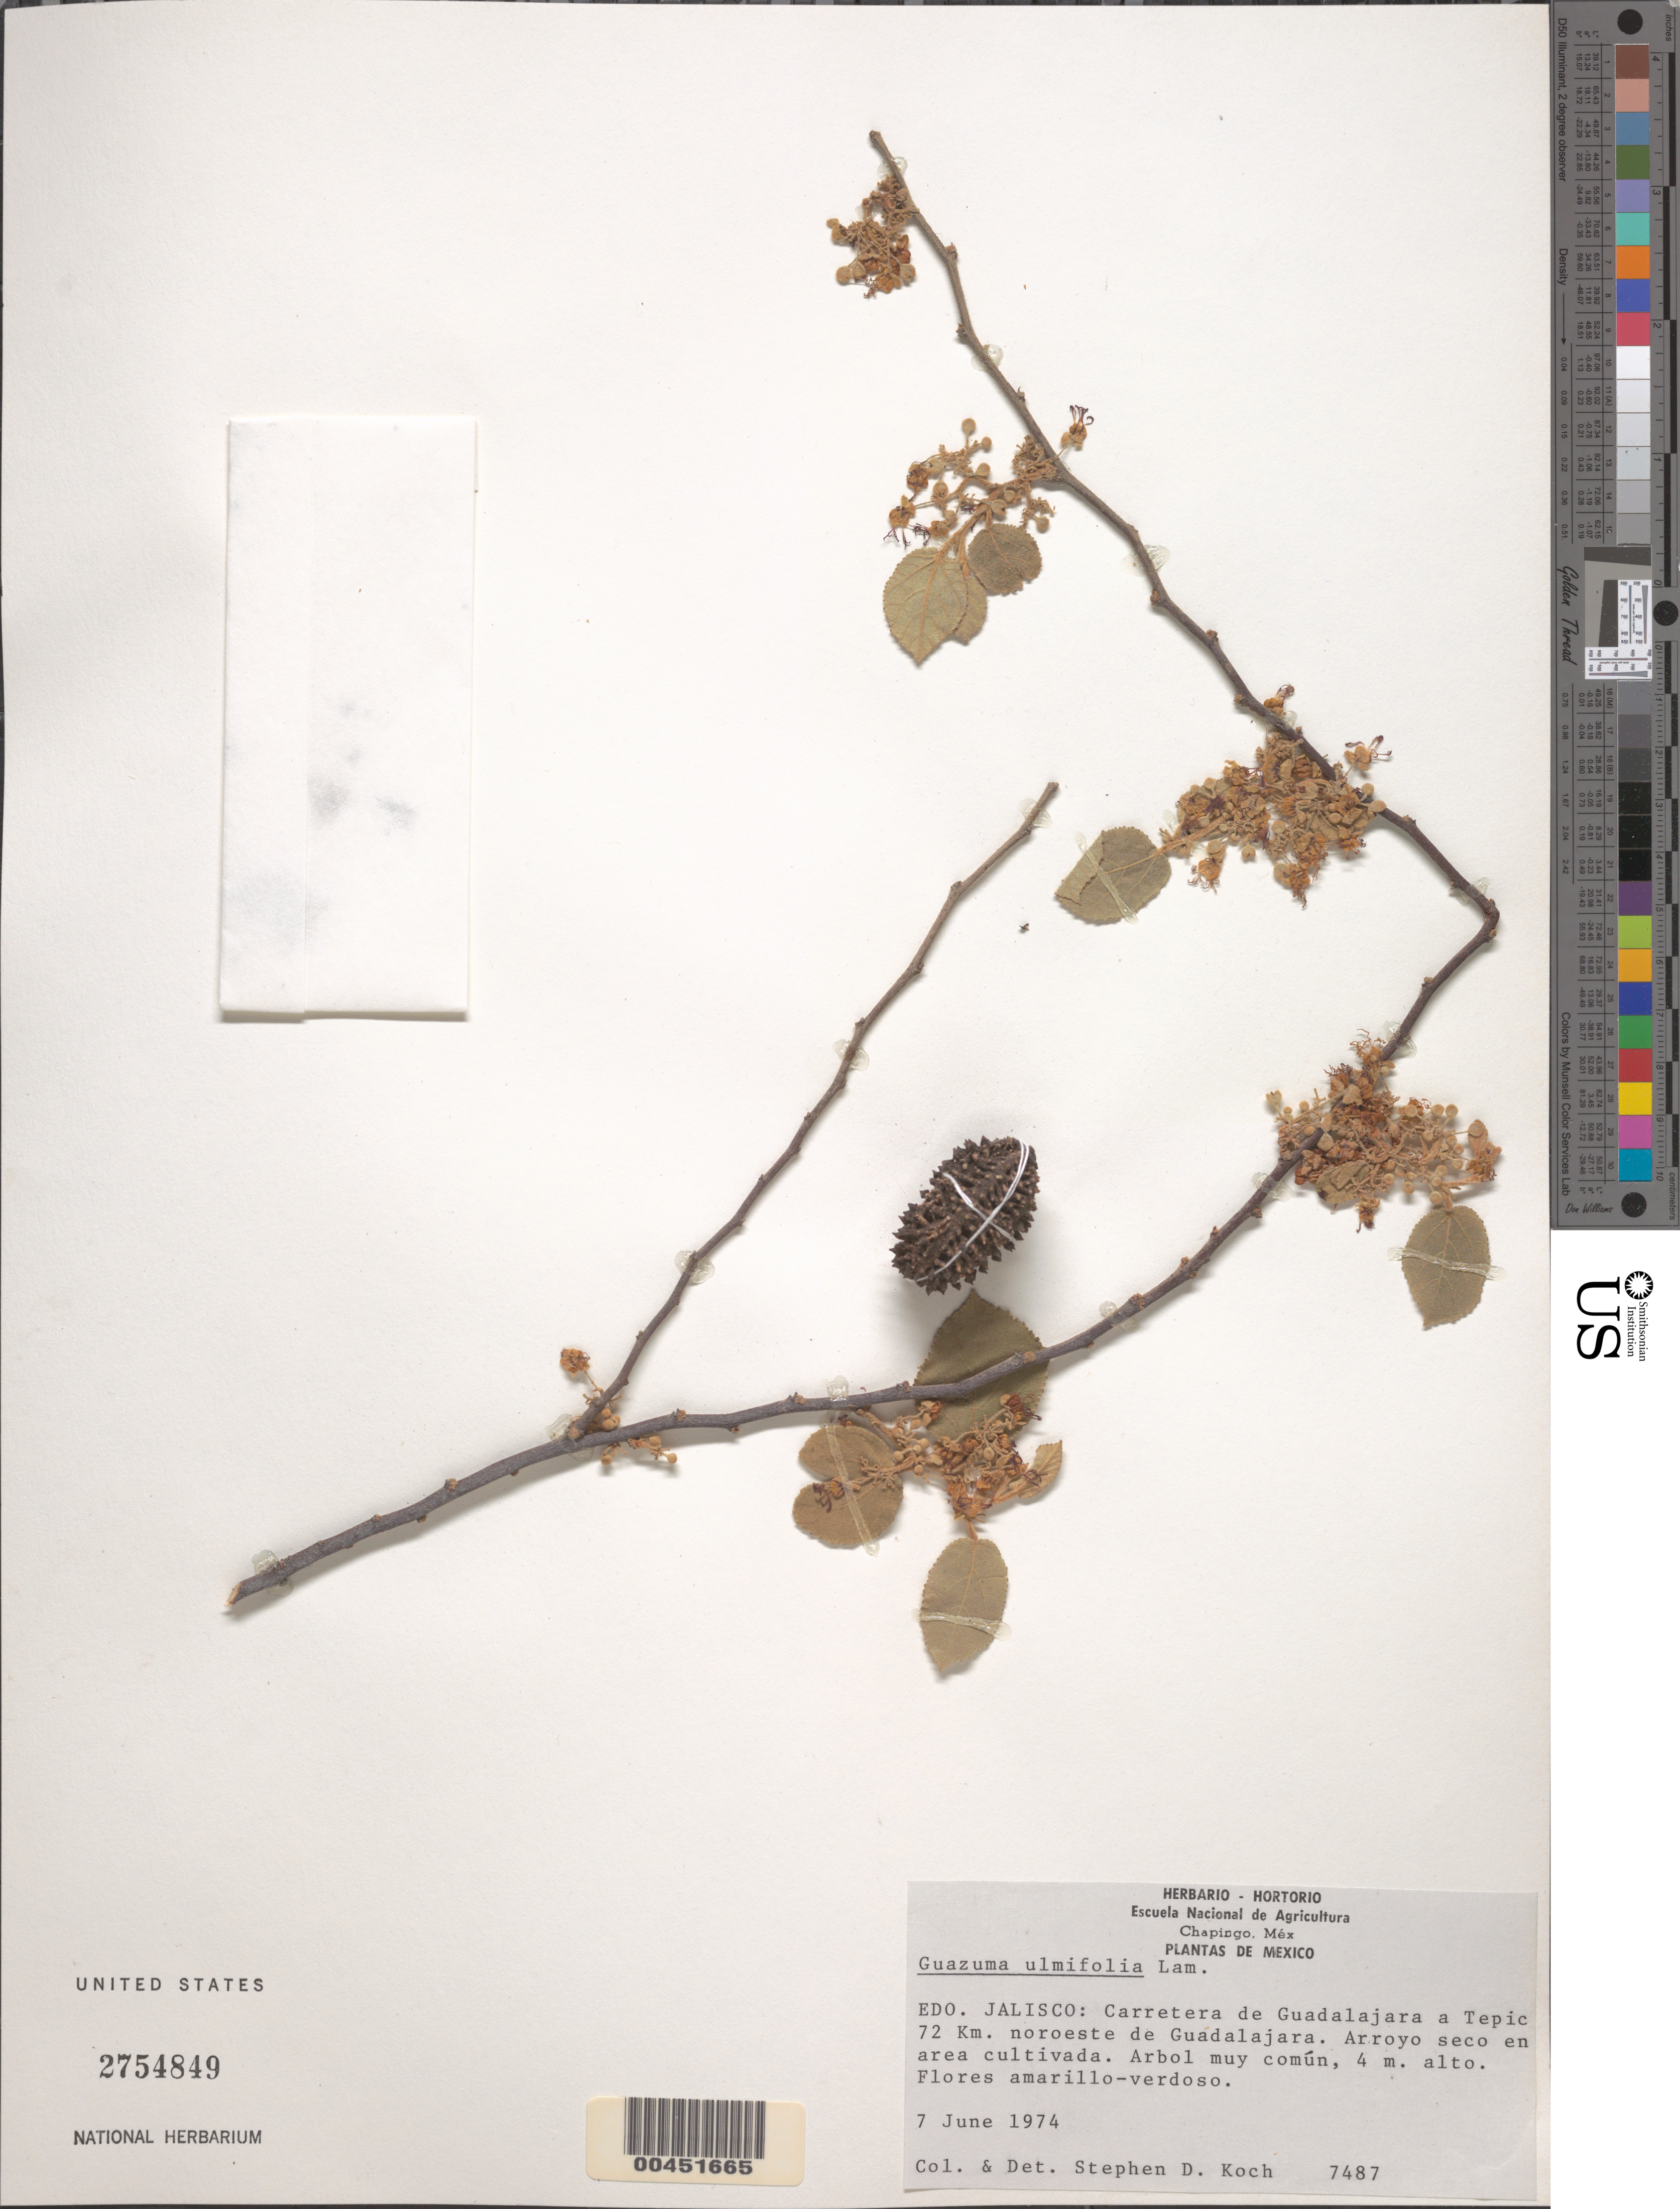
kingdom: Plantae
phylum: Tracheophyta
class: Magnoliopsida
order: Malvales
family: Malvaceae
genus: Guazuma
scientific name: Guazuma ulmifolia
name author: Lam.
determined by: Koch, S. D.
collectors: S. D. Koch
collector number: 7487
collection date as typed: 07 Jun 1974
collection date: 1974-06-07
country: Mexico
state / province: Jalisco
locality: Carretera de Guadalajara a Tepic 72 km NE de Guadalajara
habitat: Arroyo seco en area cultivada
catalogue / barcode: US 2754849